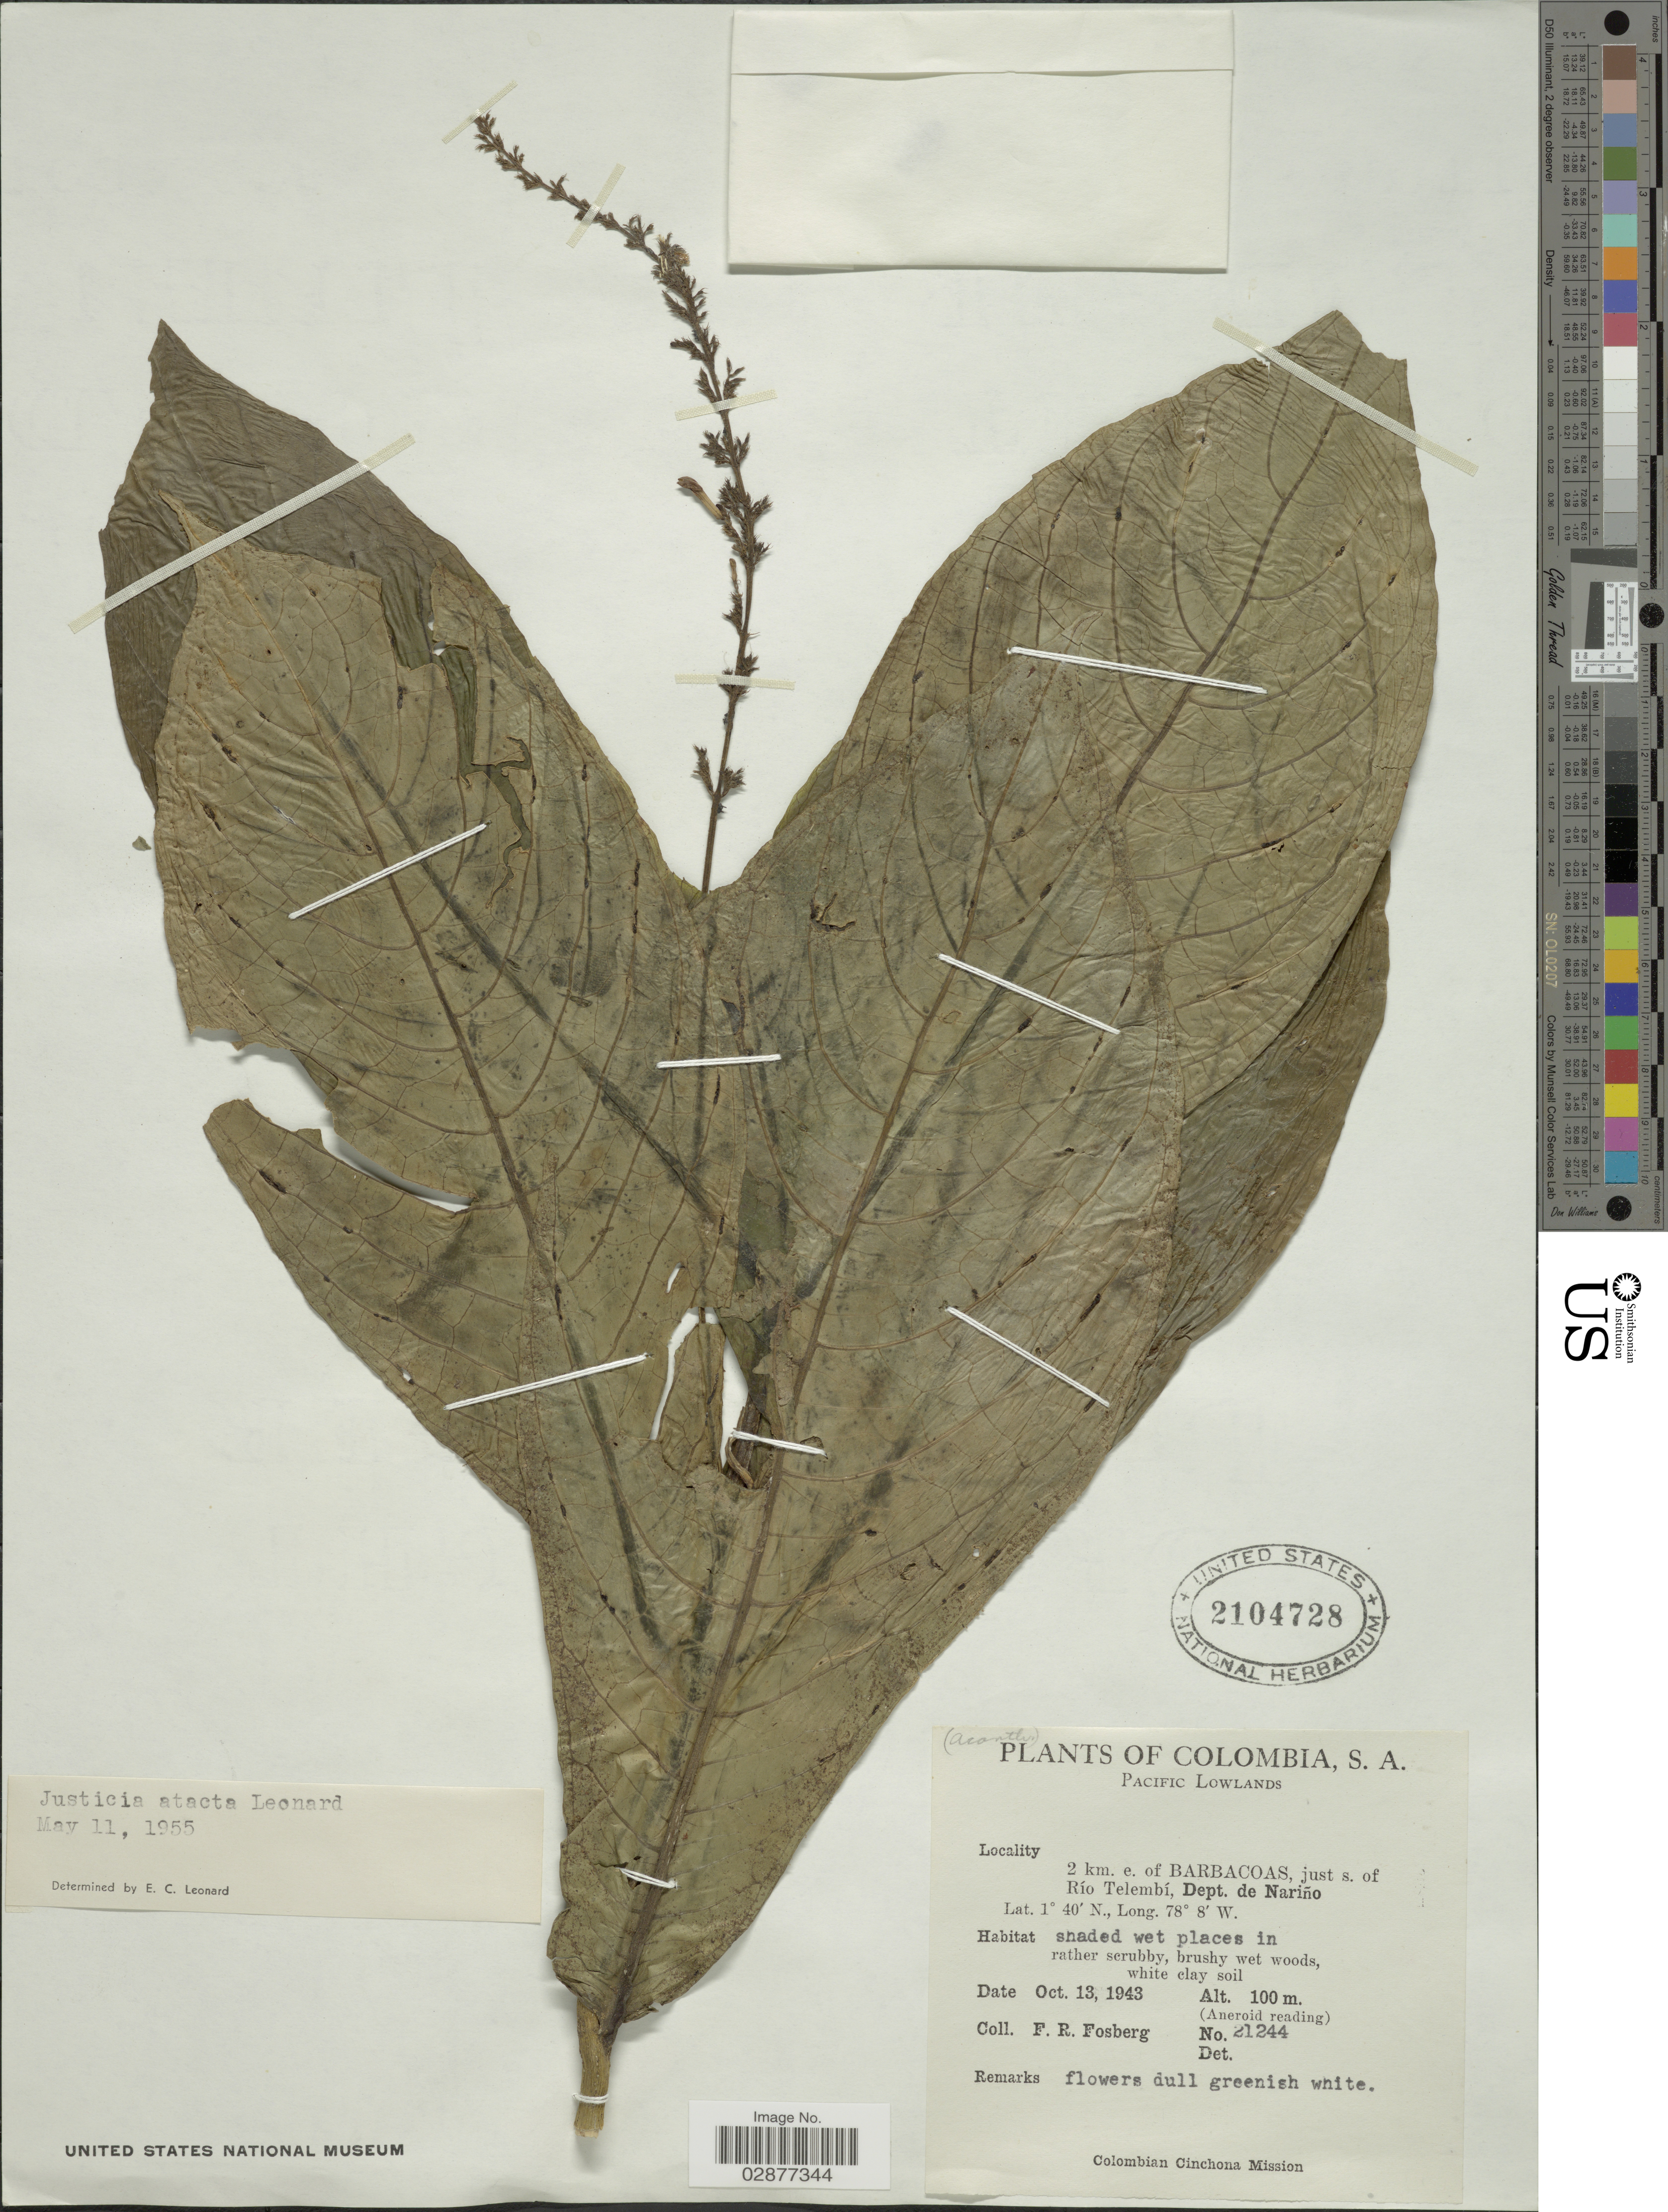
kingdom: Plantae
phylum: Tracheophyta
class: Magnoliopsida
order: Lamiales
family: Acanthaceae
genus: Justicia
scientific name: Justicia atacta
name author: Leonard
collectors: F. R. Fosberg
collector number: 21244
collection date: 1943-10-13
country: Colombia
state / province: Nariño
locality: Pacific Lowlands. 2 km. e. of Barbacoas, just s. of Río Telembí, Dept. de Nariño.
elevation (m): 100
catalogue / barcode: US 2104728